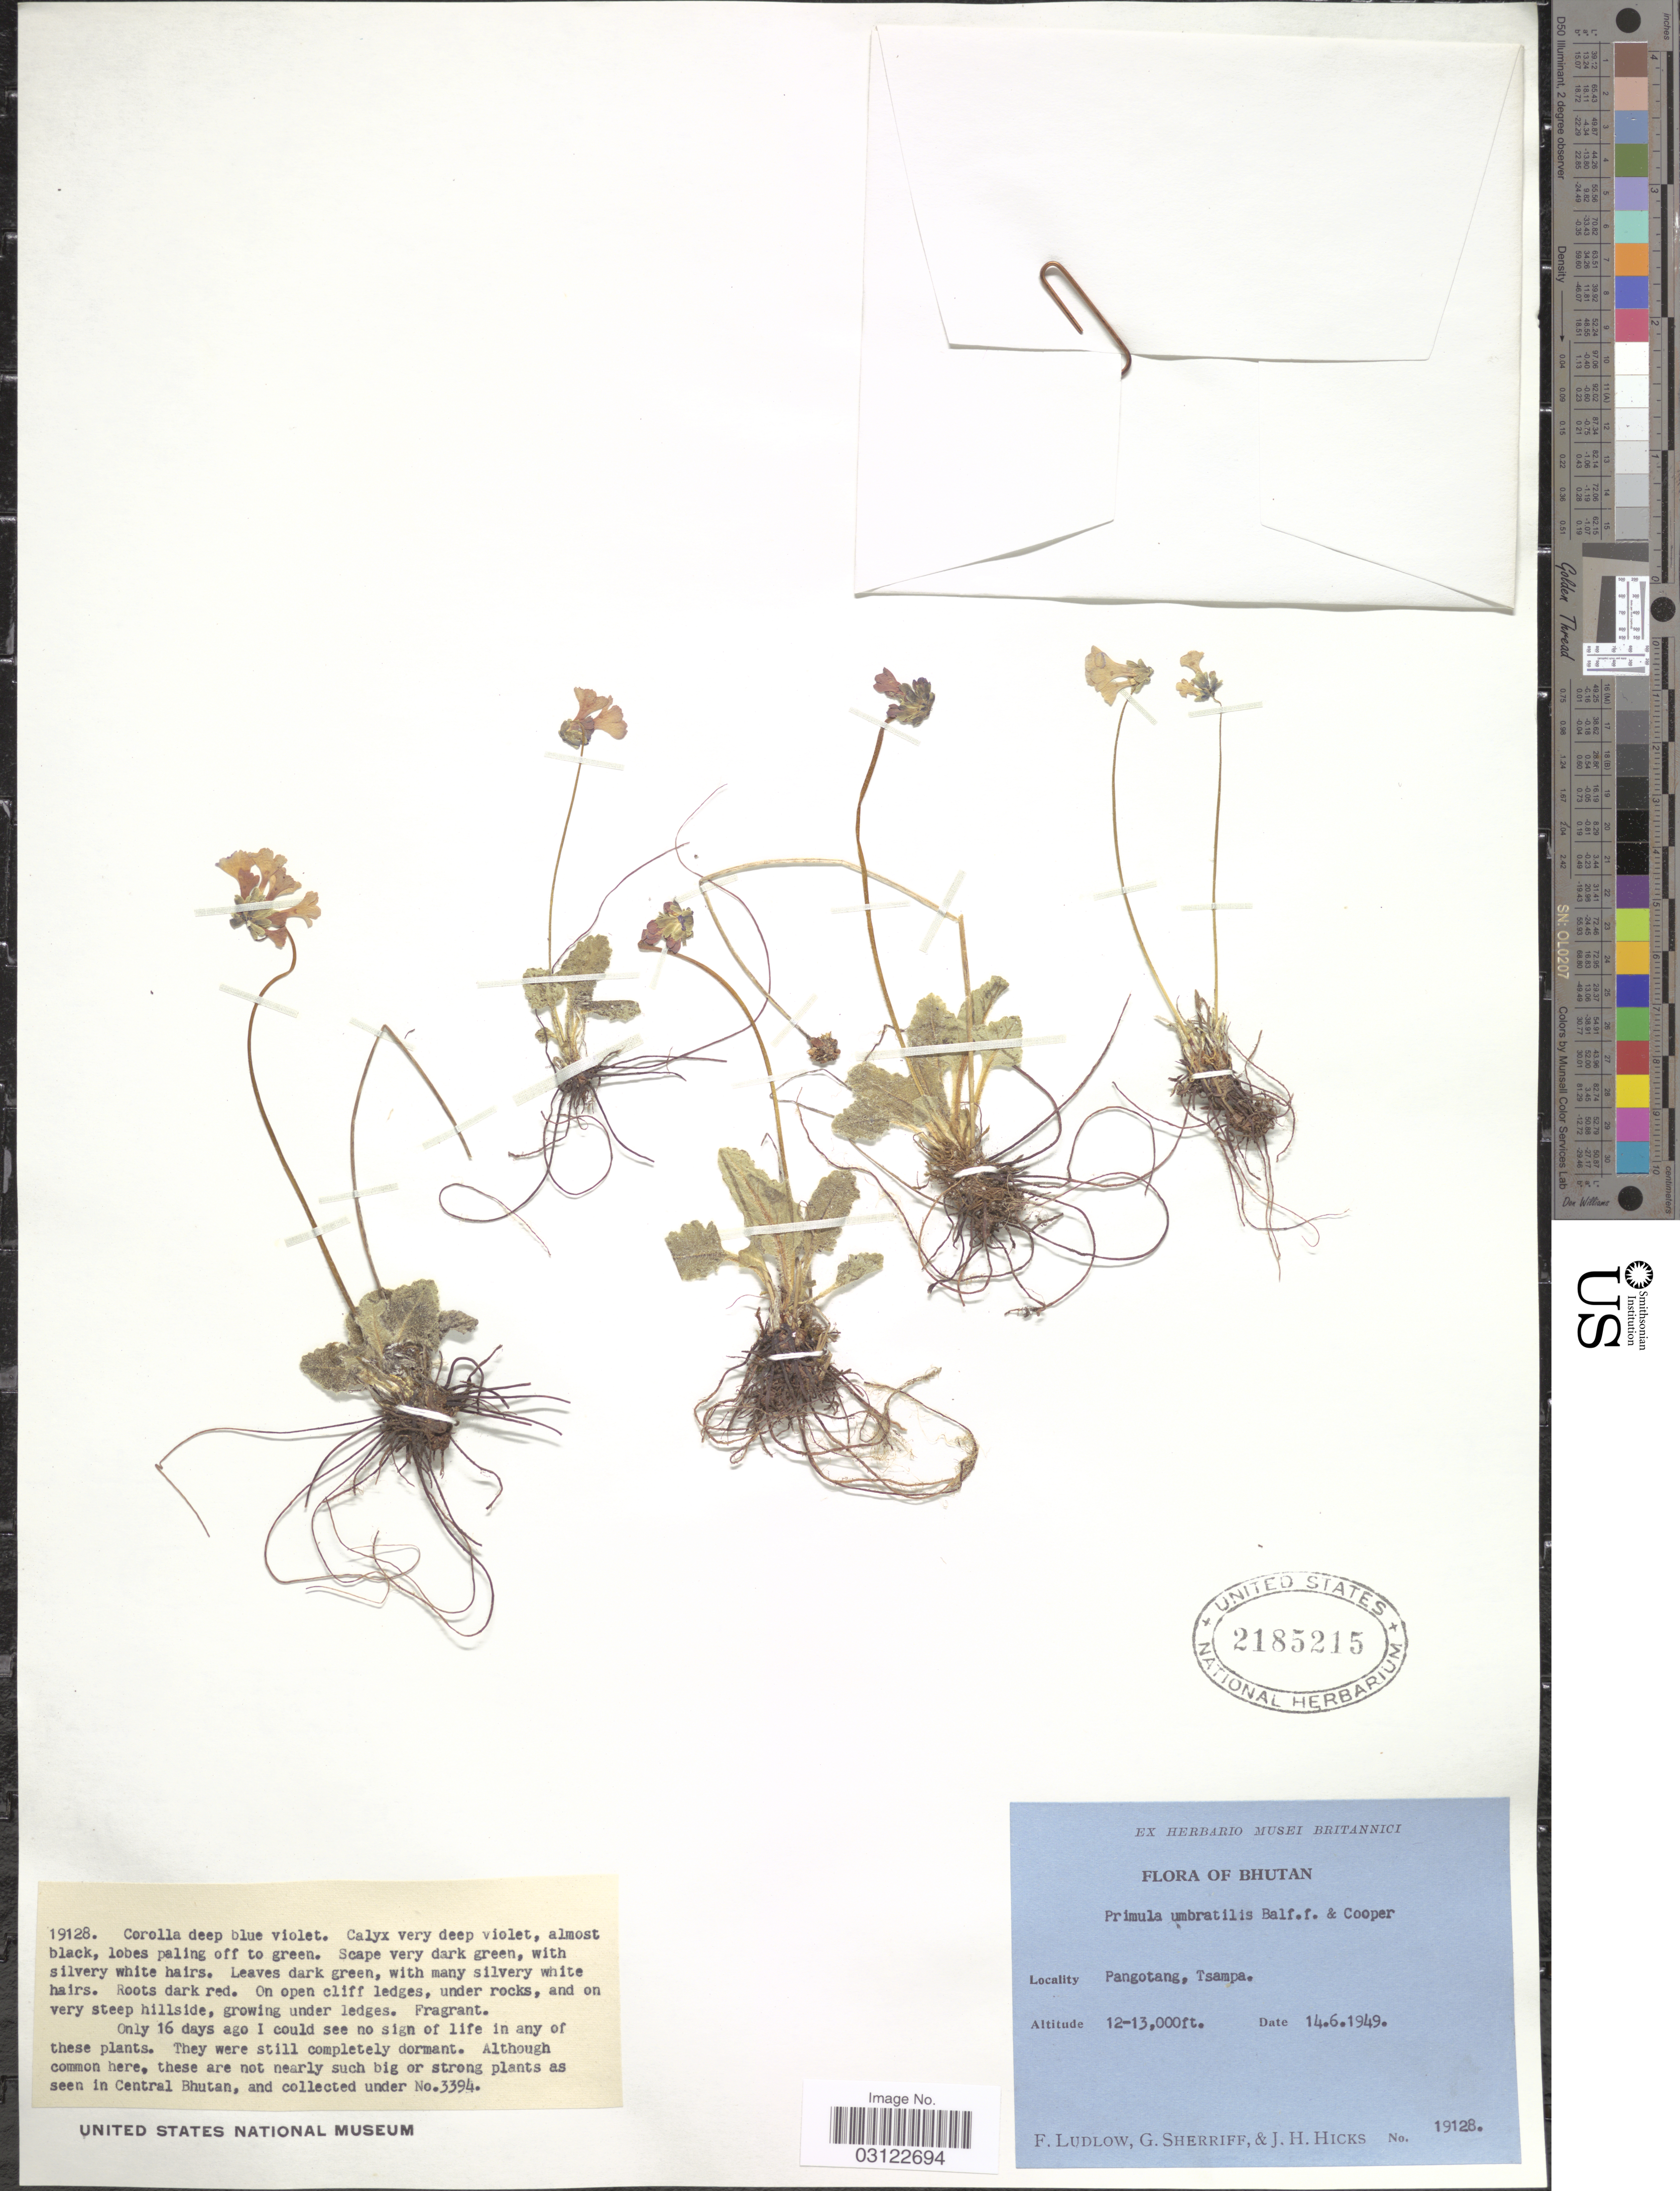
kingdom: Plantae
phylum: Tracheophyta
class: Magnoliopsida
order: Ericales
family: Primulaceae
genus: Primula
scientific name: Primula umbratilis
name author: Balf. f. & R.E. Cooper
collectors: F. Ludlow, G. Sherriff & J. H. Hicks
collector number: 19128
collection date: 1949-06-14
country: Bhutan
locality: Pangotang, Tsampa.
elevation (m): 3658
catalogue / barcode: US 2185215